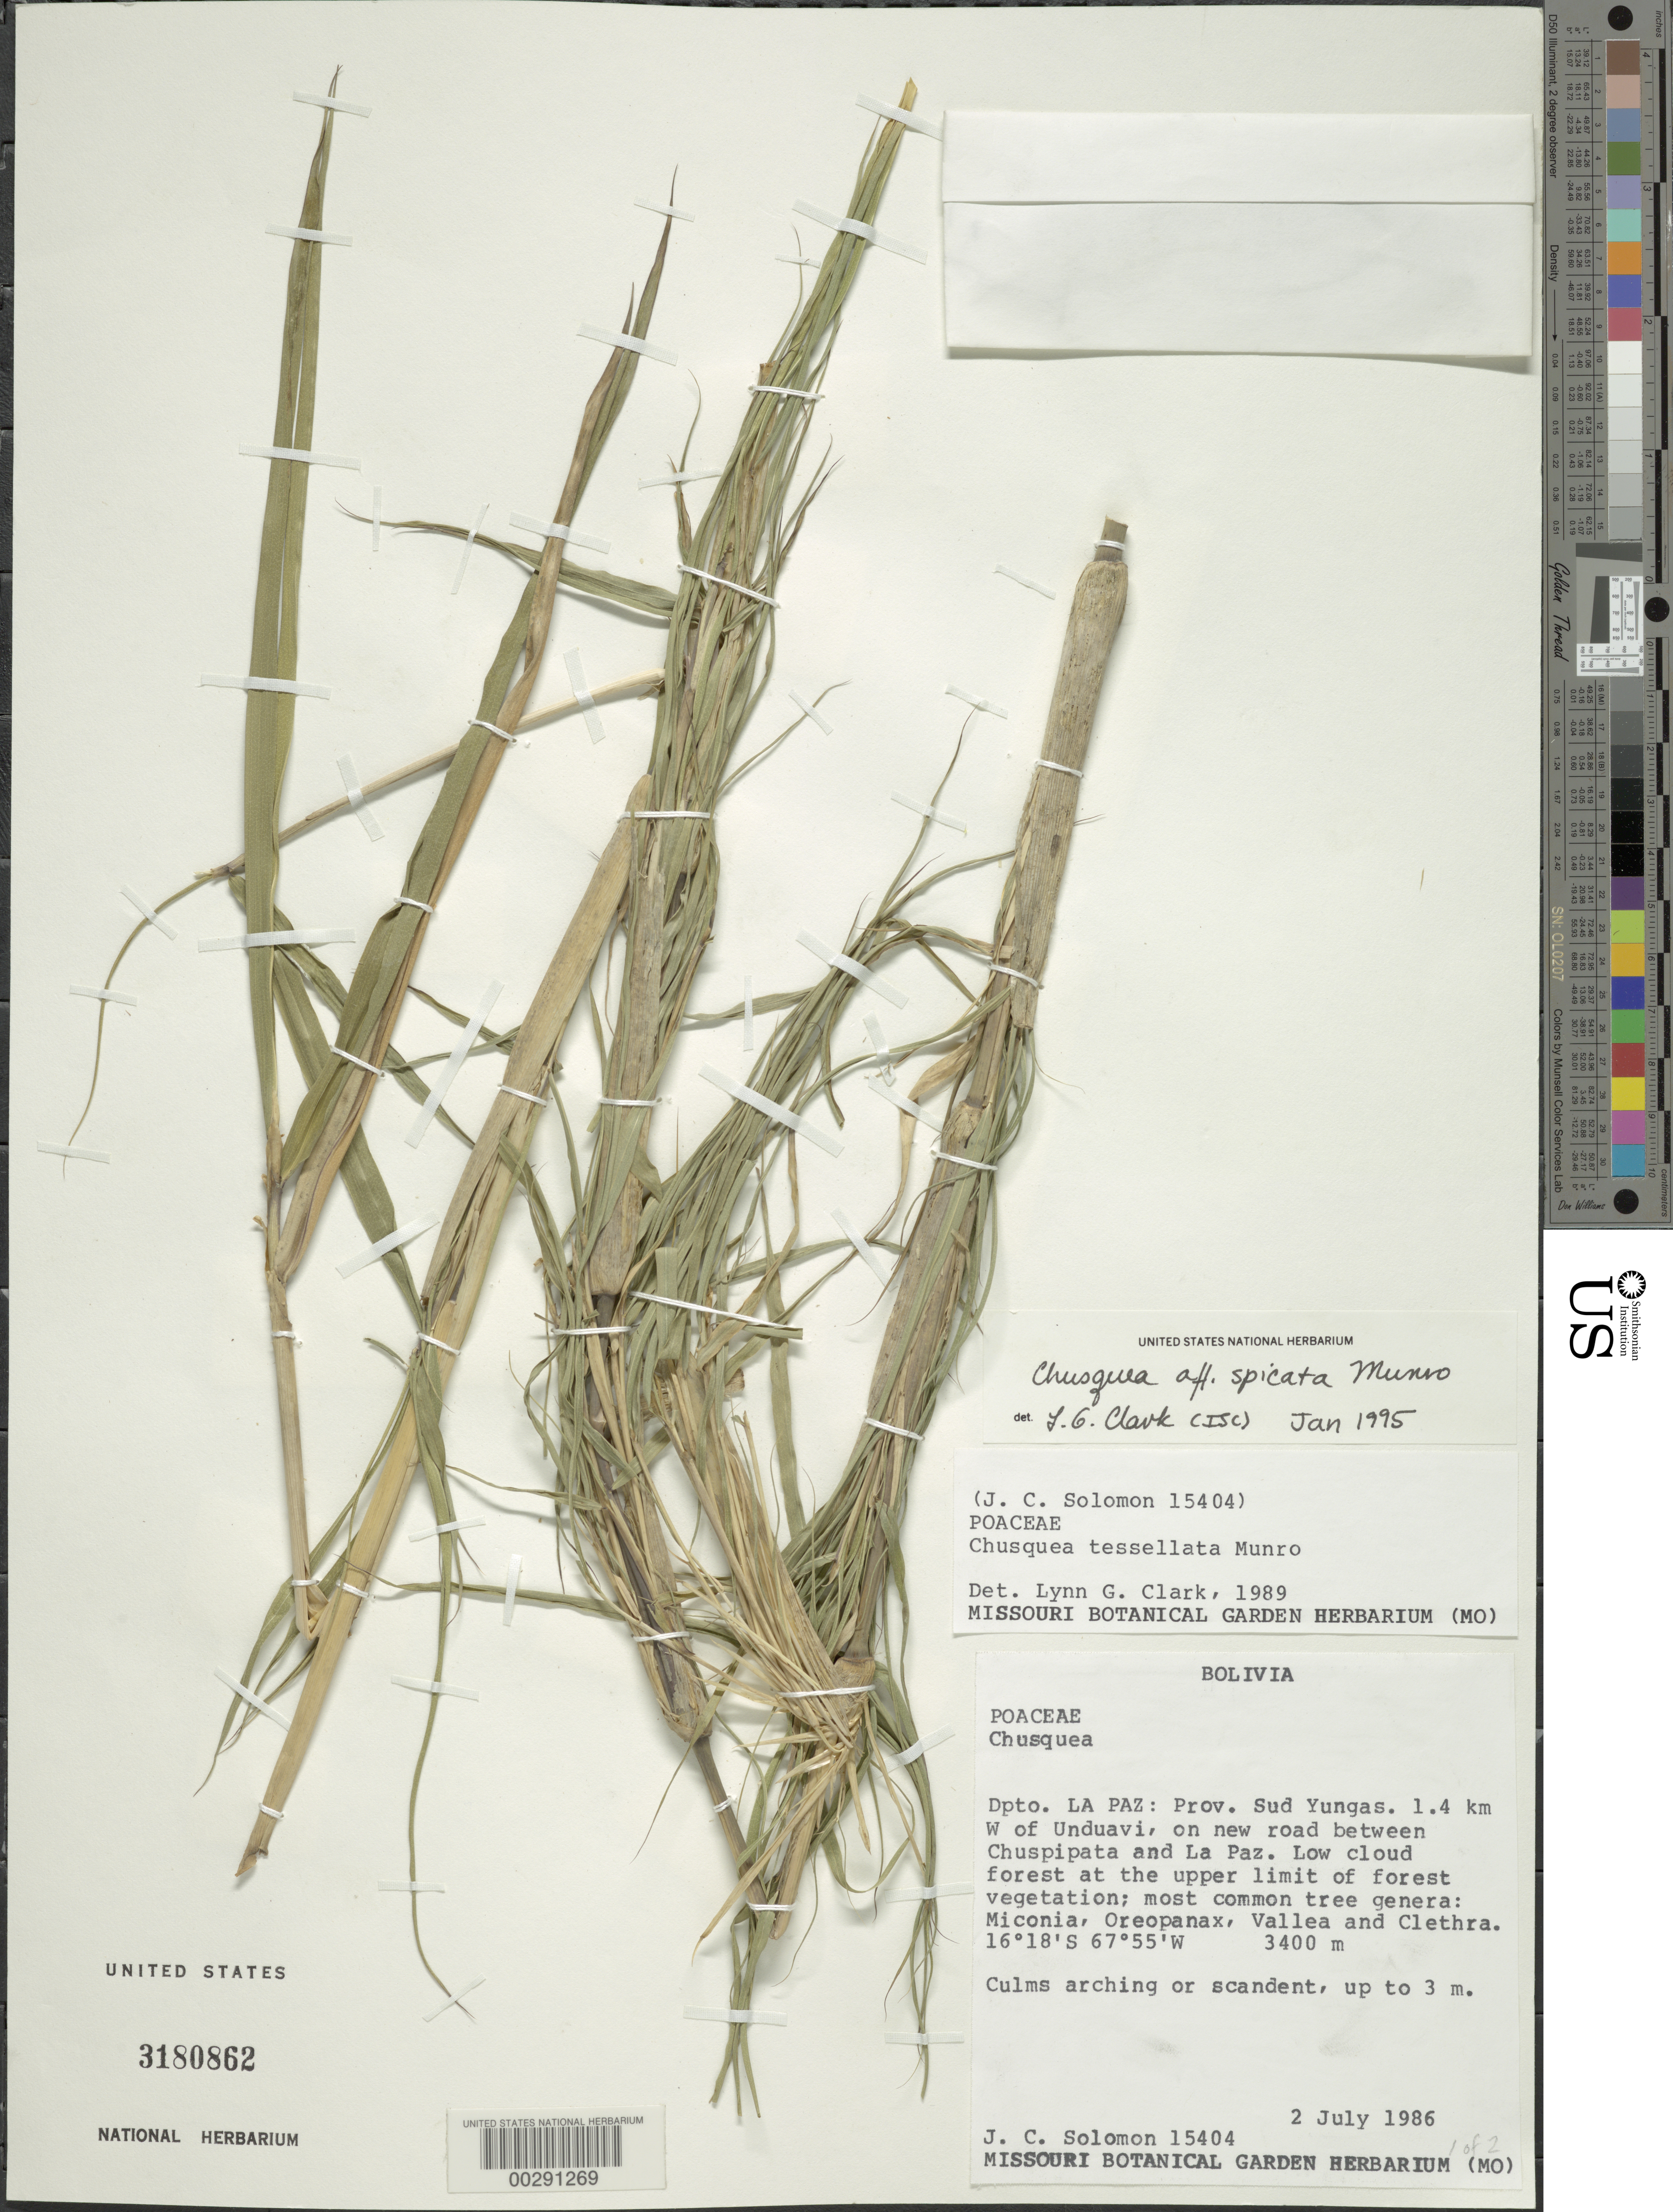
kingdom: Plantae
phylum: Tracheophyta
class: Liliopsida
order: Poales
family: Poaceae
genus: Chusquea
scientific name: Chusquea spicata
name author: Munro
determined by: Clark, Lynn G., (ISC), Iowa State University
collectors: J. C. Solomon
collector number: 15404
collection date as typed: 02 Jul 1986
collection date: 1986-07-02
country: Bolivia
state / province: La Paz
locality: Prov. Sud Yungas, 1.4 km W of Unduavi, on new road between Chuspipata and La Paz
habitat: Low cloud forest at the upper limit of forest vegetation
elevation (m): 3400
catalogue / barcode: US 3180862